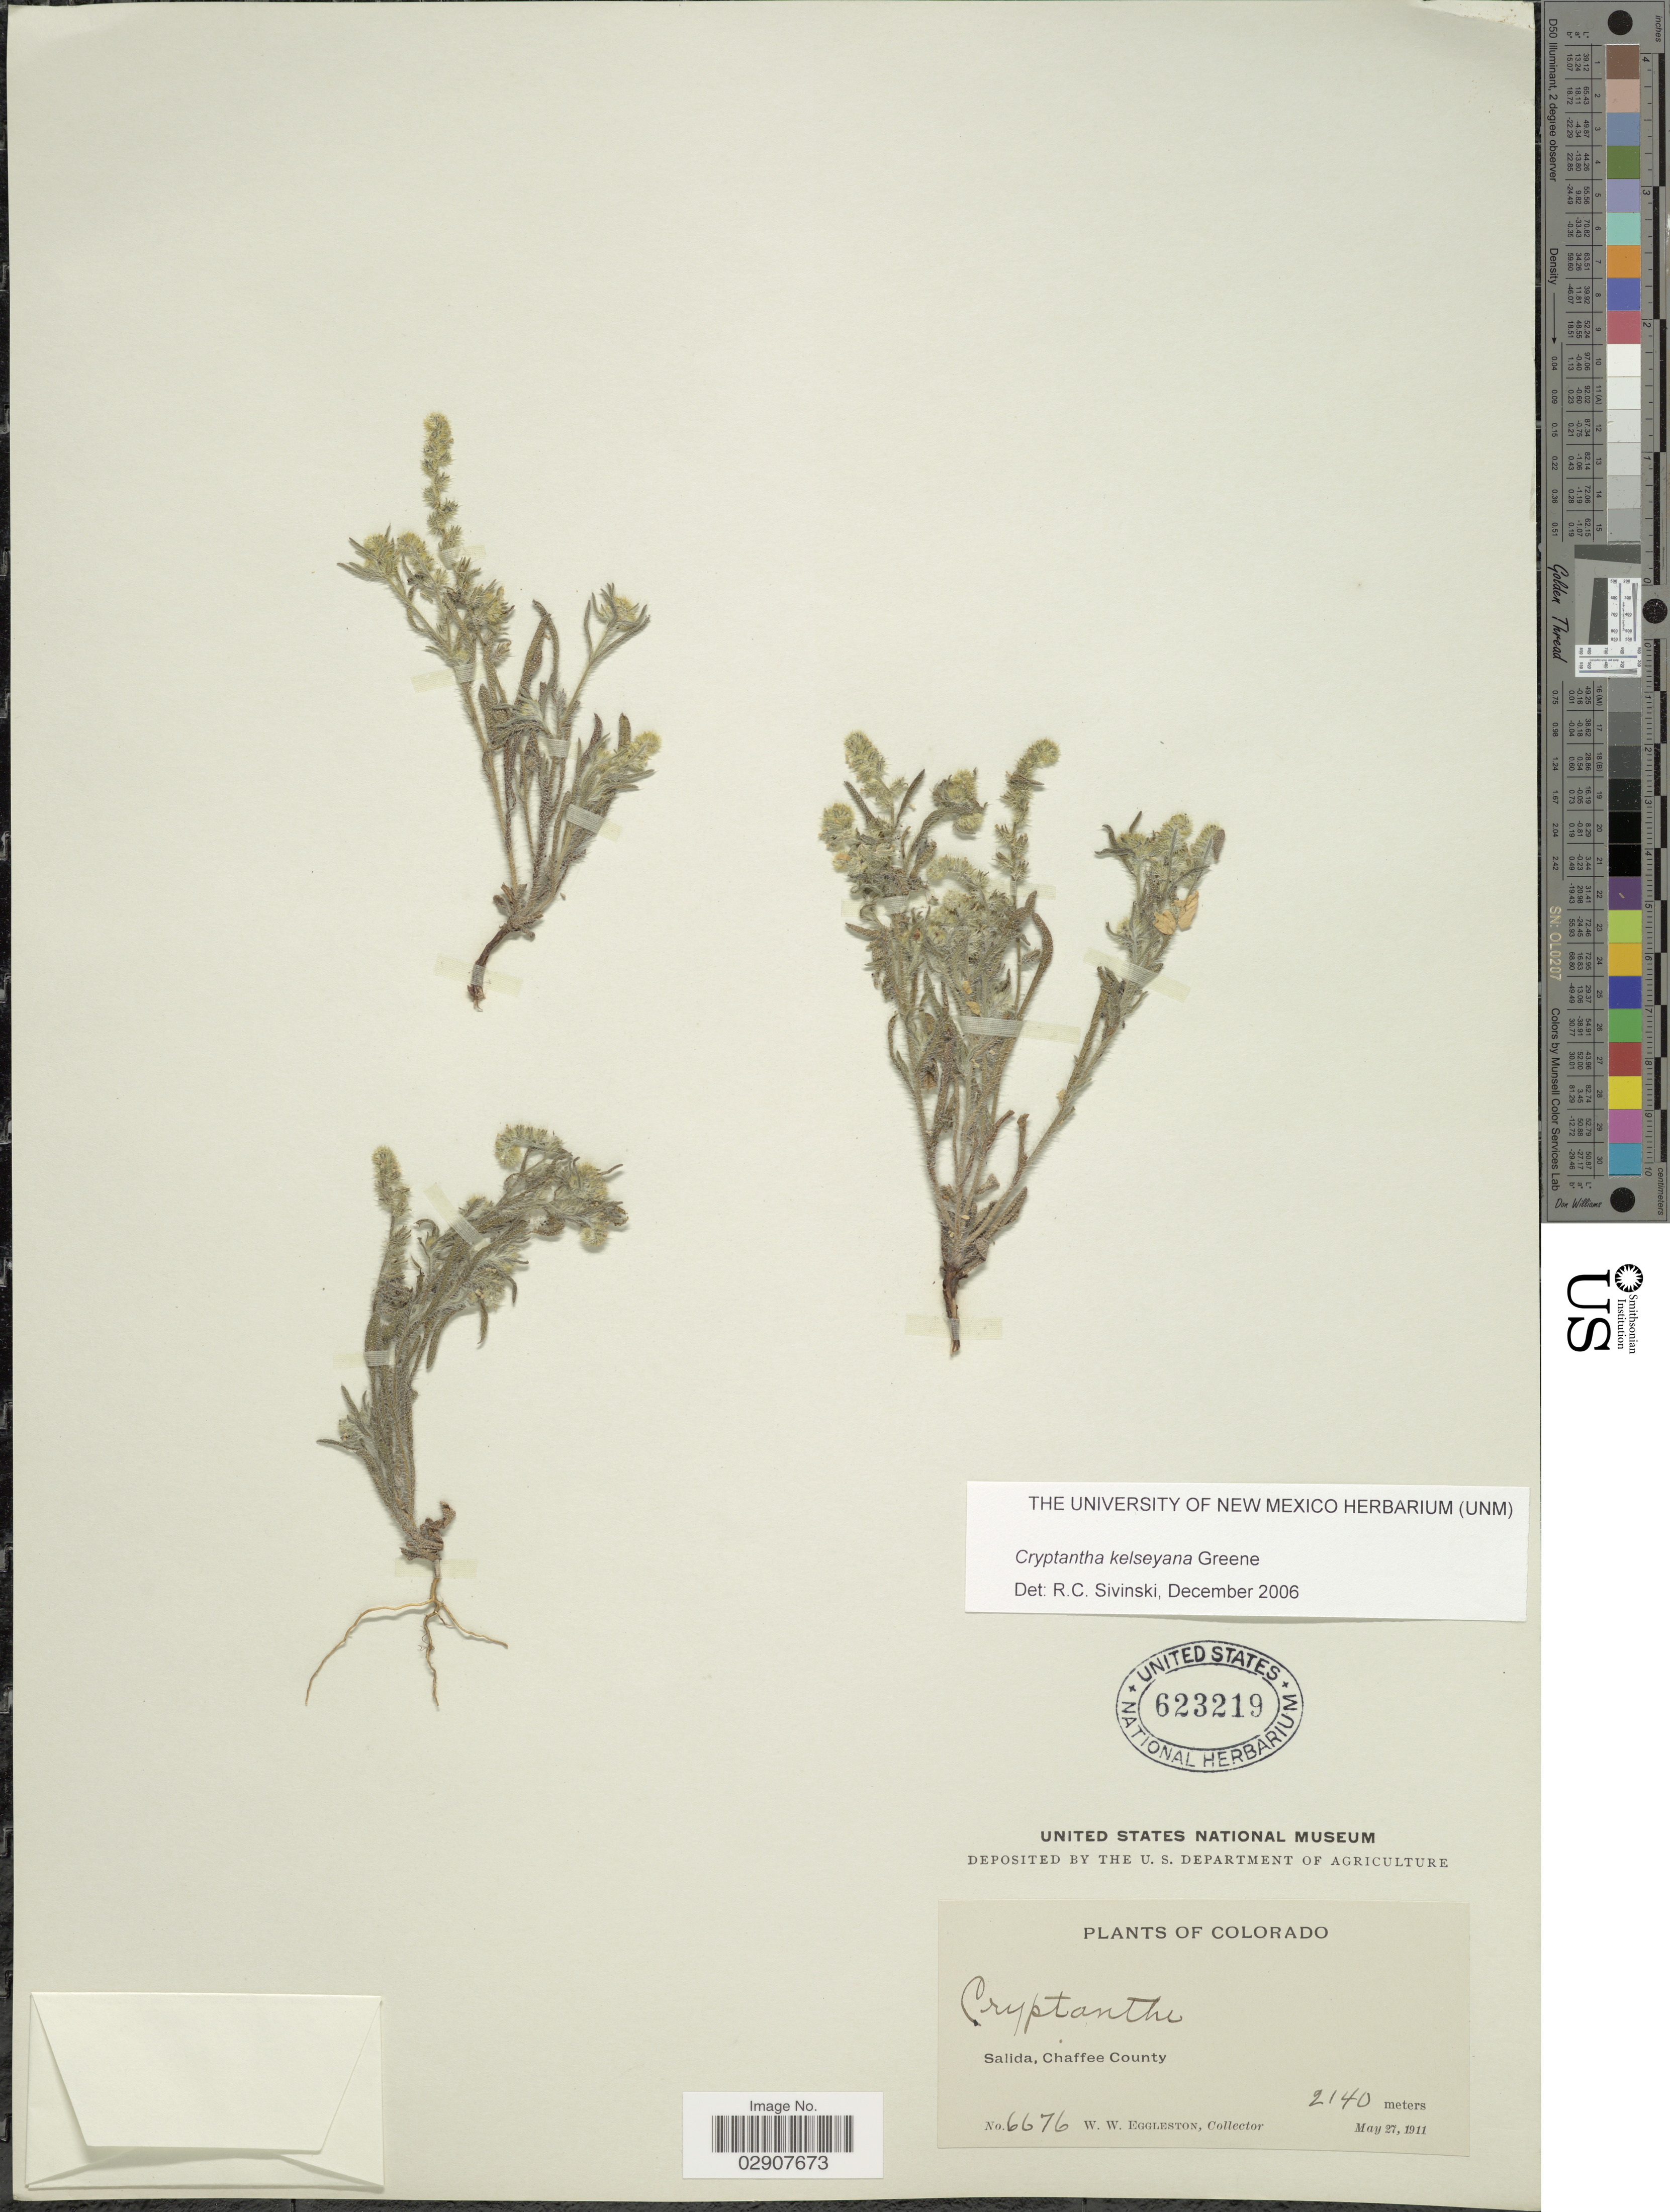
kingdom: Plantae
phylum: Tracheophyta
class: Magnoliopsida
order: Boraginales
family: Boraginaceae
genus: Cryptantha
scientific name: Cryptantha kelseyana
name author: S.W. Greene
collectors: W. W. Eggleston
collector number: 6676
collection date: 1911-05-27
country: United States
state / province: Colorado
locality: Salida, Chaffee County.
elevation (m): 2140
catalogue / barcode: US 623219